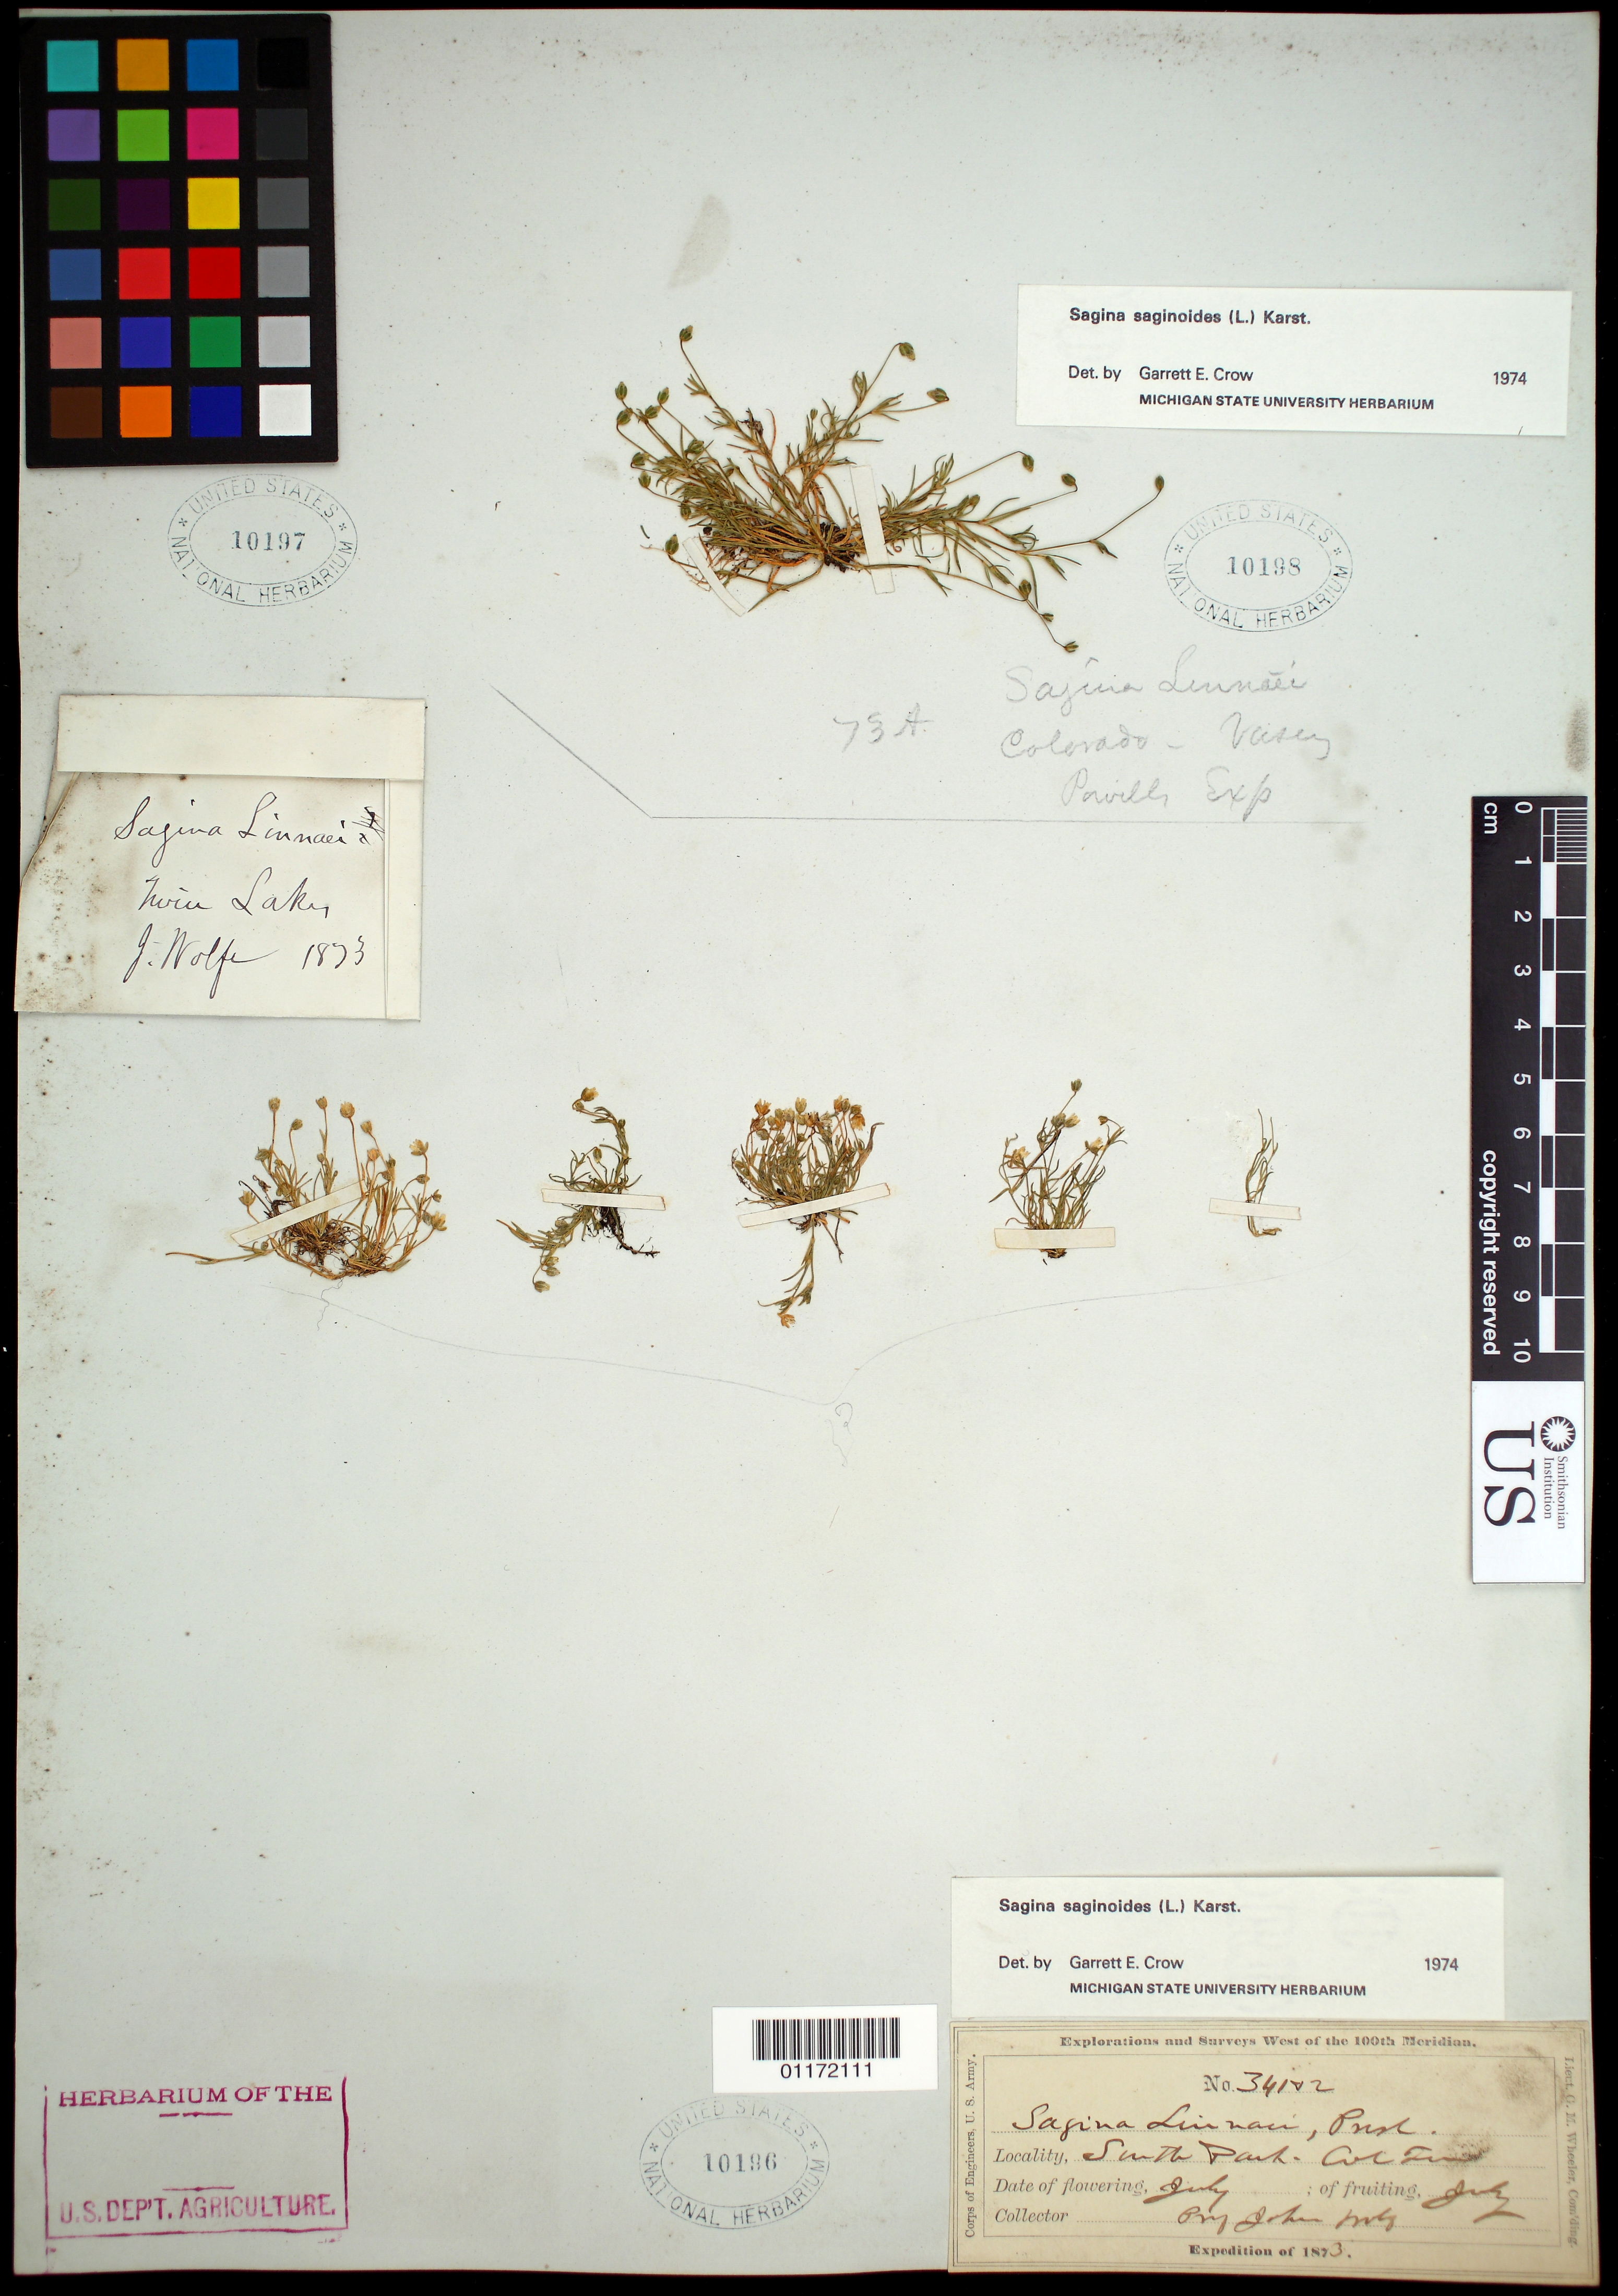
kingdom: Plantae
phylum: Tracheophyta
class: Magnoliopsida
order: Caryophyllales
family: Caryophyllaceae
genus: Sagina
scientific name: Sagina saginoides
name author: (L.) H. Karst.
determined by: Crow, G. E.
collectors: S. Watson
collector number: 176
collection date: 1869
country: United States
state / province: Utah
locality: Uintas, N. Utah.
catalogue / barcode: US 10208